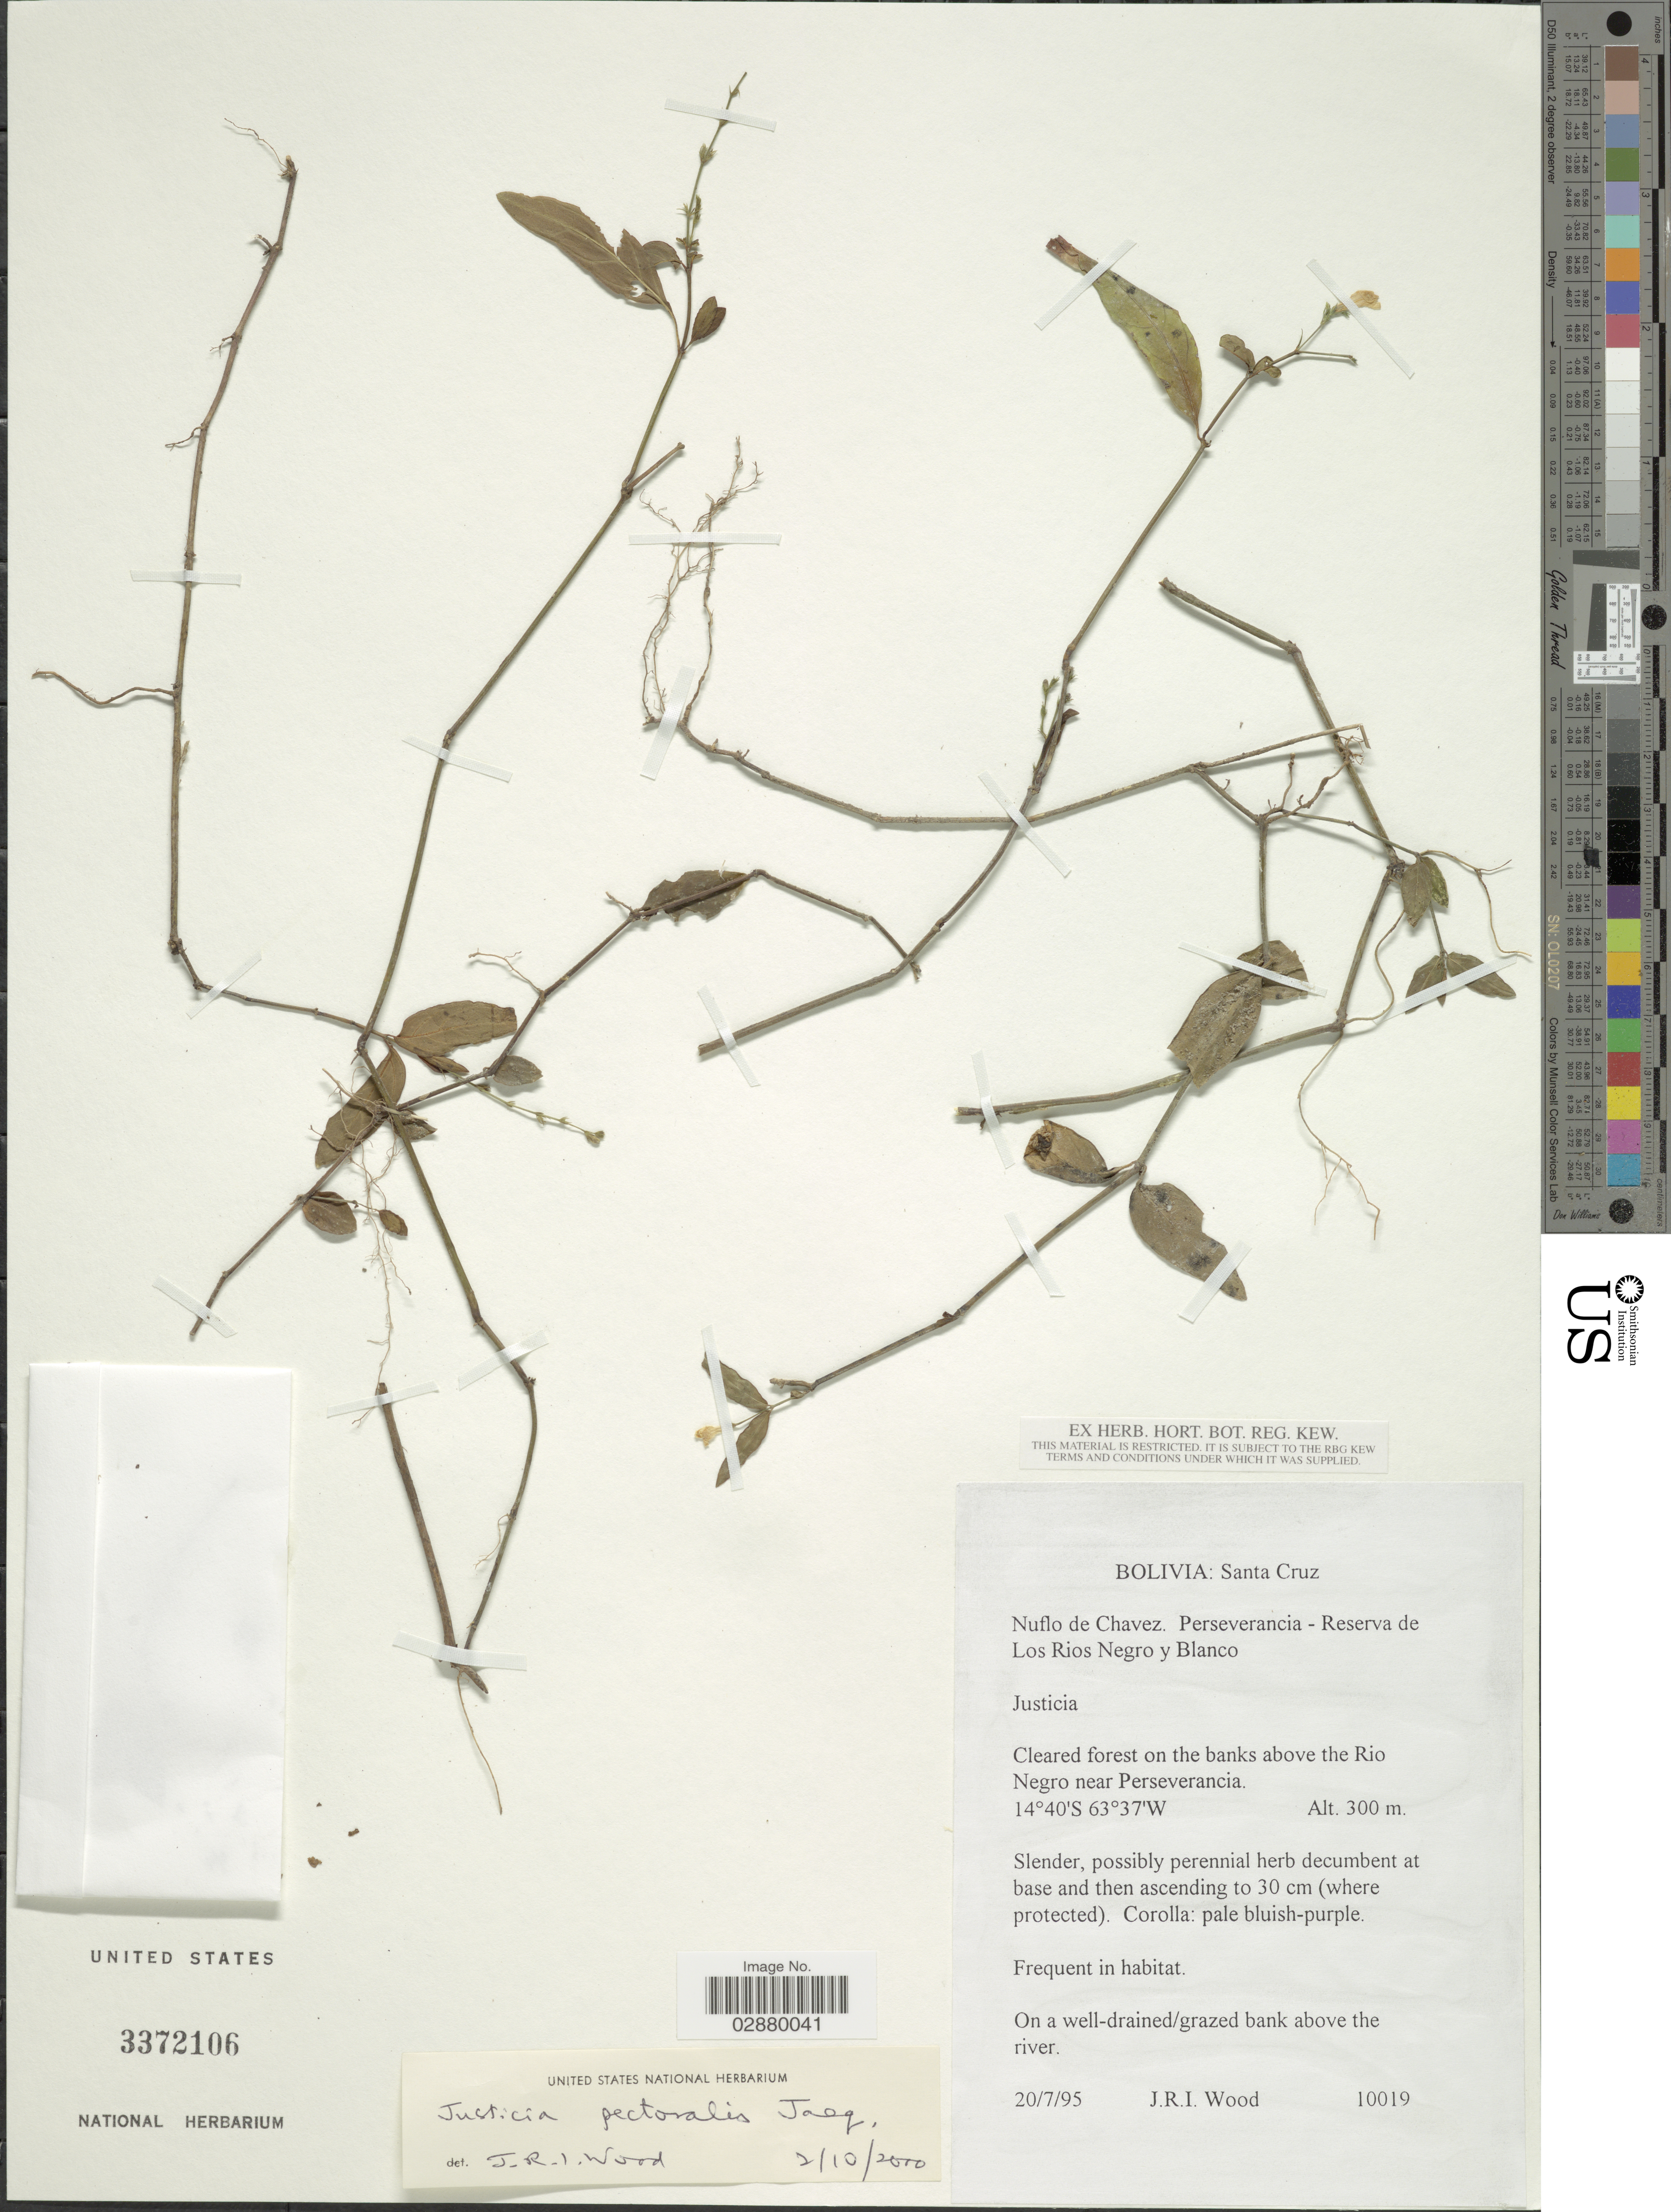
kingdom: Plantae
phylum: Tracheophyta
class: Magnoliopsida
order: Lamiales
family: Acanthaceae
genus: Justicia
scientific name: Justicia pectoralis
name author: Jacq.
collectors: J. R. I. Wood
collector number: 10019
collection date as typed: Transcribed d/m/y: 20/7/95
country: Bolivia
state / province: Santa Cruz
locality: Nuflo de Chavez. Perseverancia - Reserva de Los Rios Negro y Blanco. On the banks above the Rio Negro near Perseverancia.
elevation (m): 300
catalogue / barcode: US 3372106